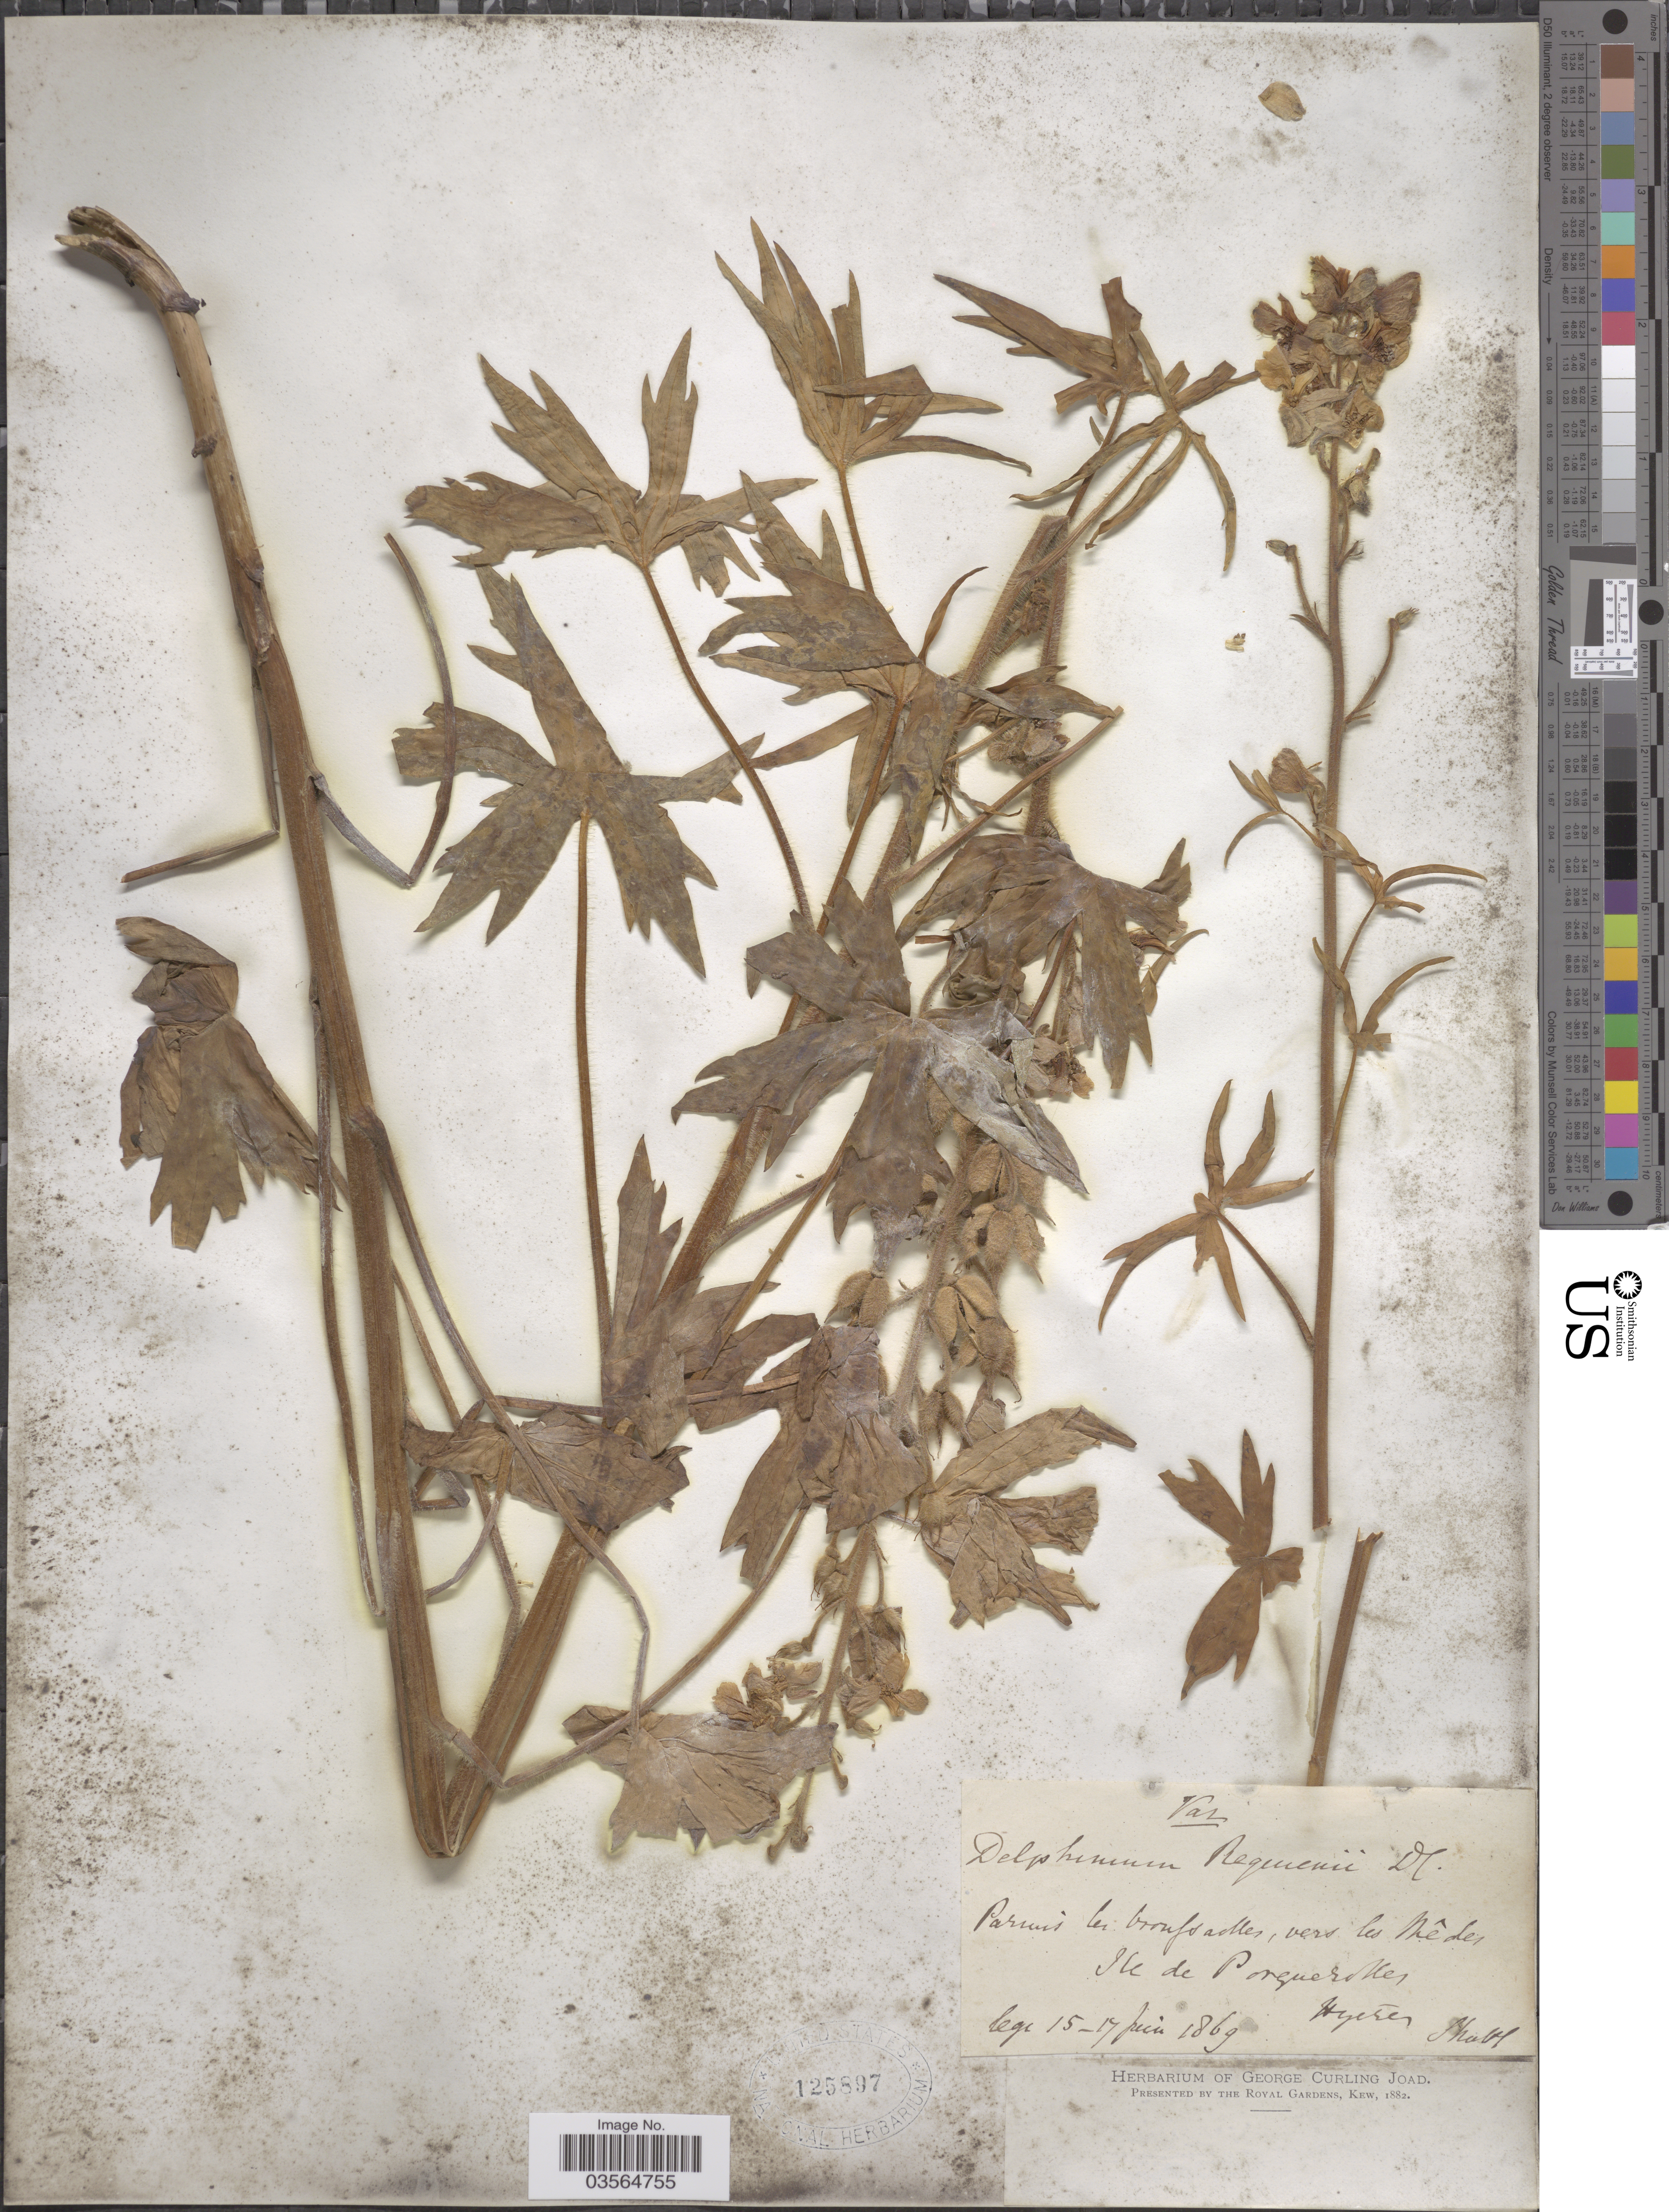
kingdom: Plantae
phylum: Tracheophyta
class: Magnoliopsida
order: Ranunculales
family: Ranunculaceae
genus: Delphinium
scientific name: Delphinium requienii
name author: DC.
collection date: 1869-06-15/1869-06-17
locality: Parnuis bei broufsadles, vers les Mêdes Ile de Porquerolles. Hyeres. [interpreted]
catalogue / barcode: US 125897